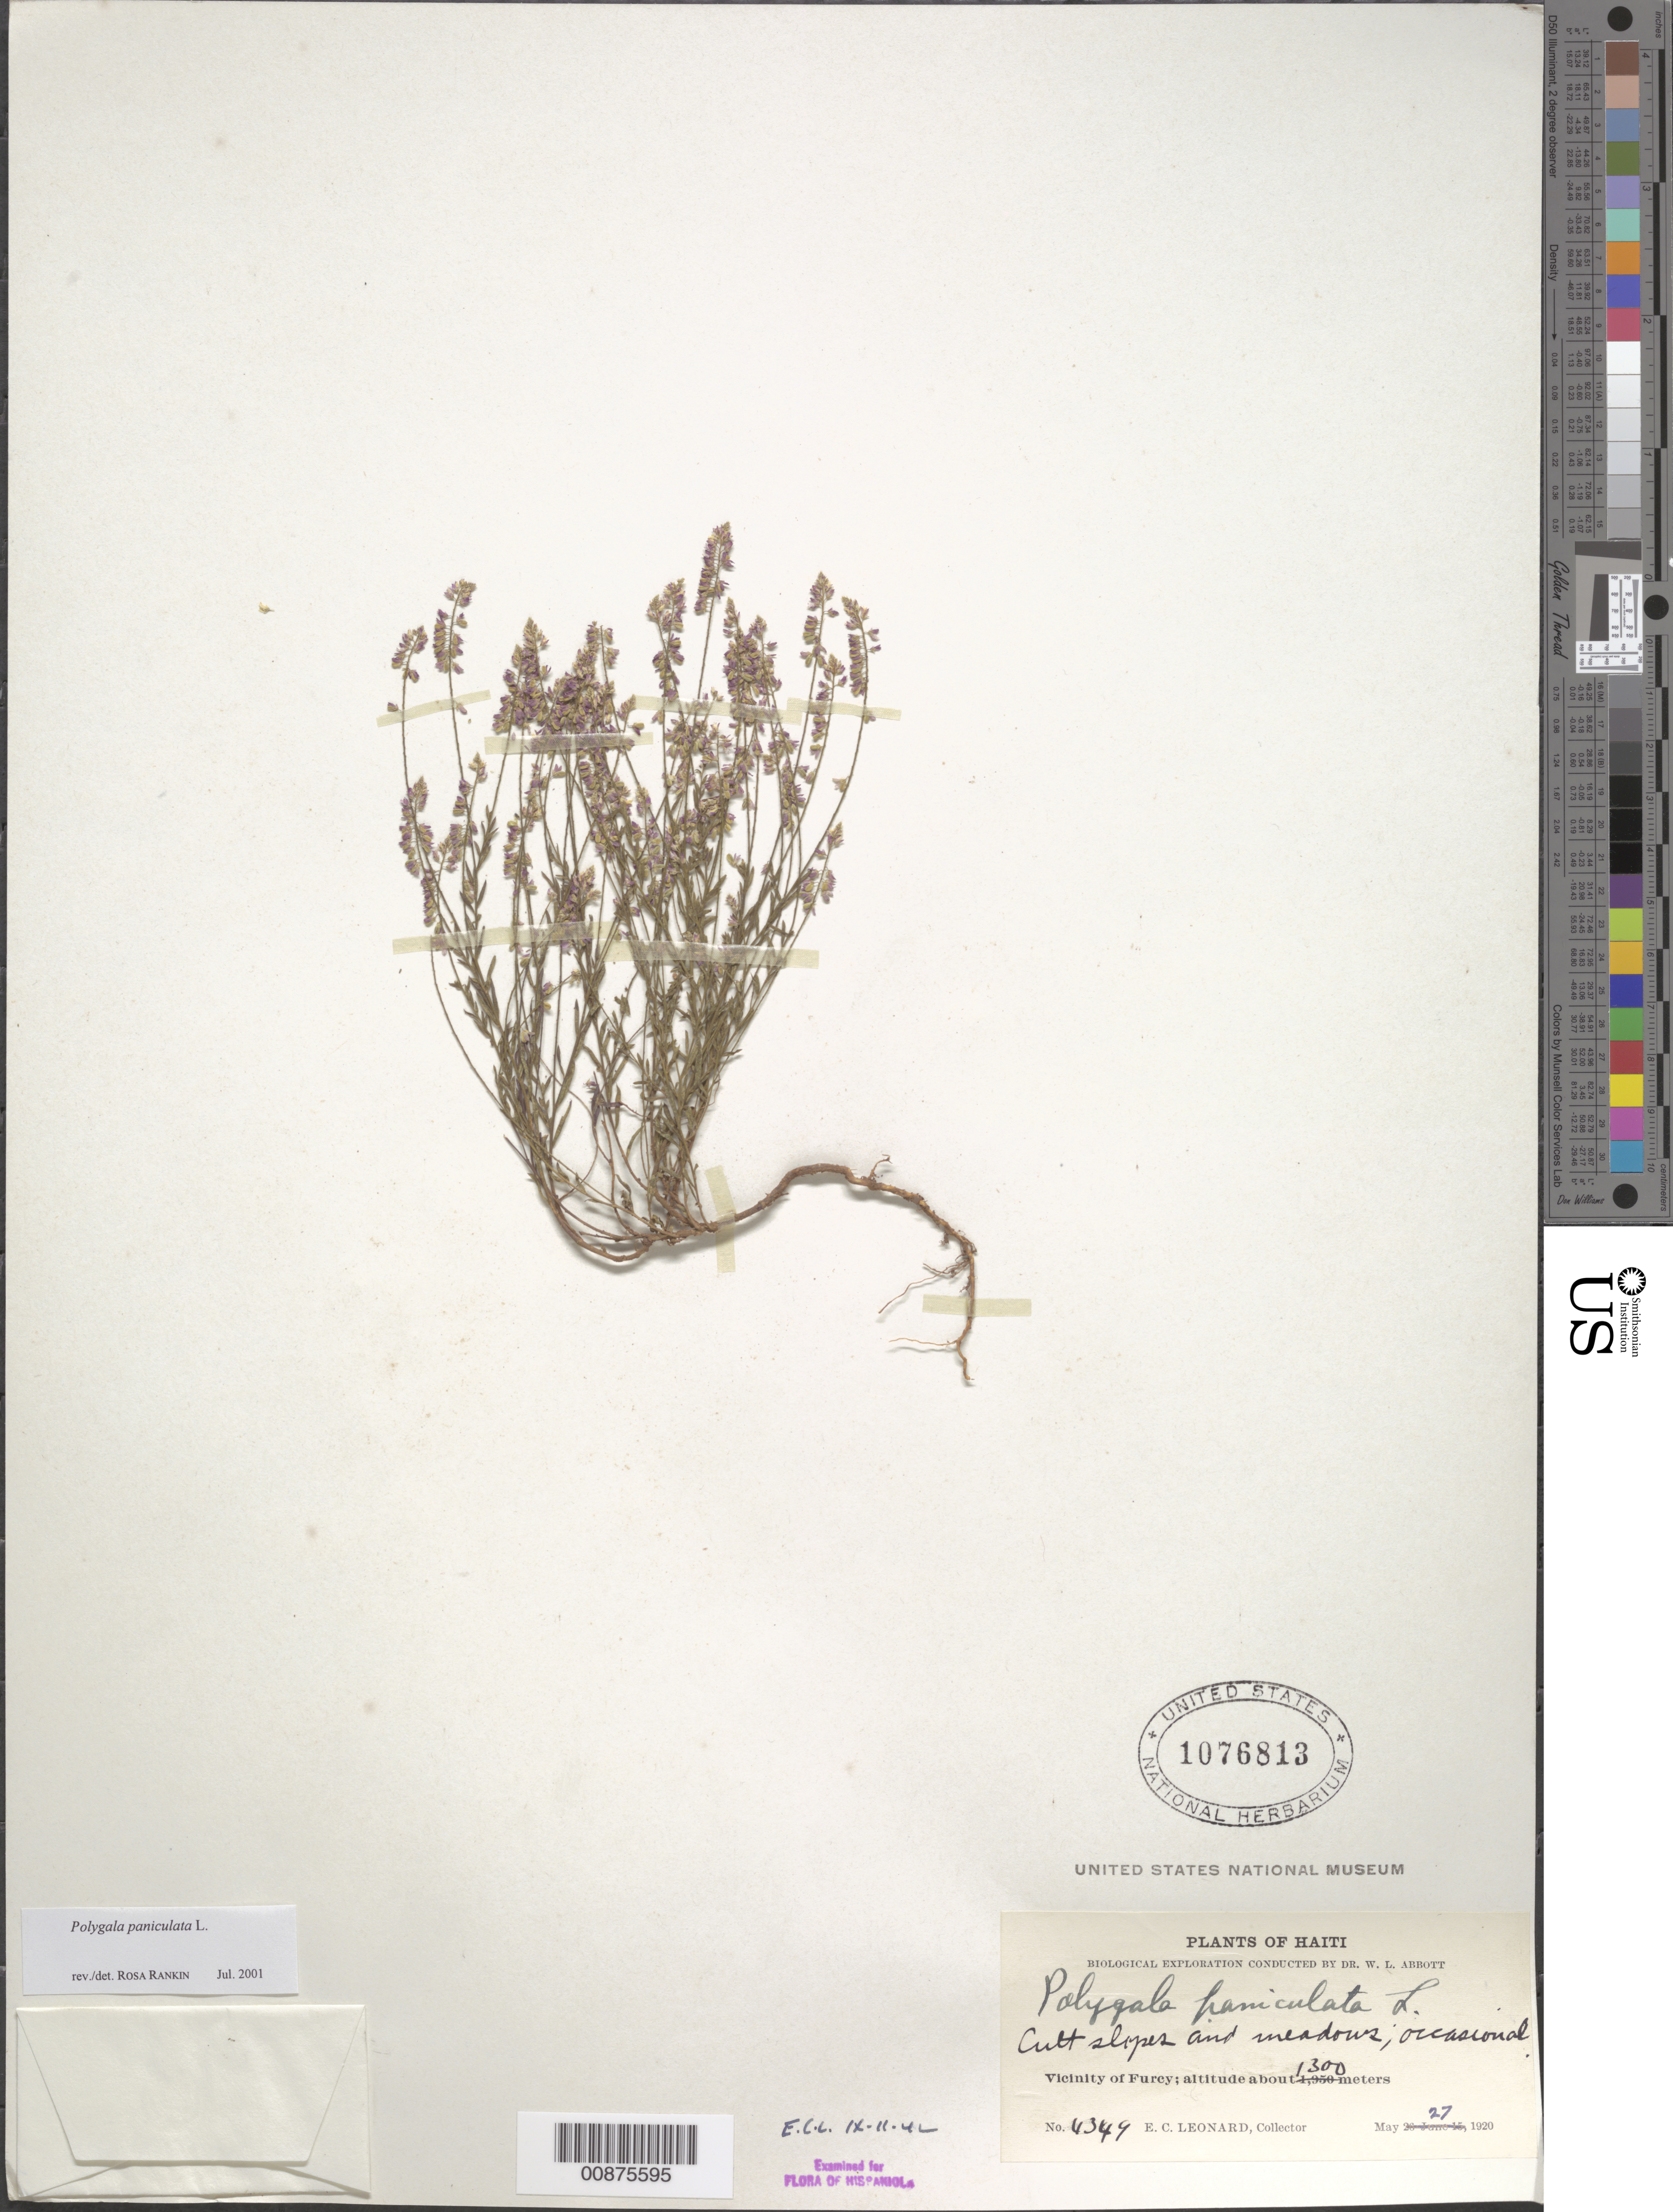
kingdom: Plantae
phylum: Tracheophyta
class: Magnoliopsida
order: Fabales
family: Polygalaceae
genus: Polygala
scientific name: Polygala paniculata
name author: L.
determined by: Rankin Rodriguez, Rosa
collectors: E. C. Leonard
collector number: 4349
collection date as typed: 27 May 1920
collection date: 1920-05-27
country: Haiti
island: Hispaniola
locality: Vicinity of Furcy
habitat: Cultivated slopes and meadows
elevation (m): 1300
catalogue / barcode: US 1076813